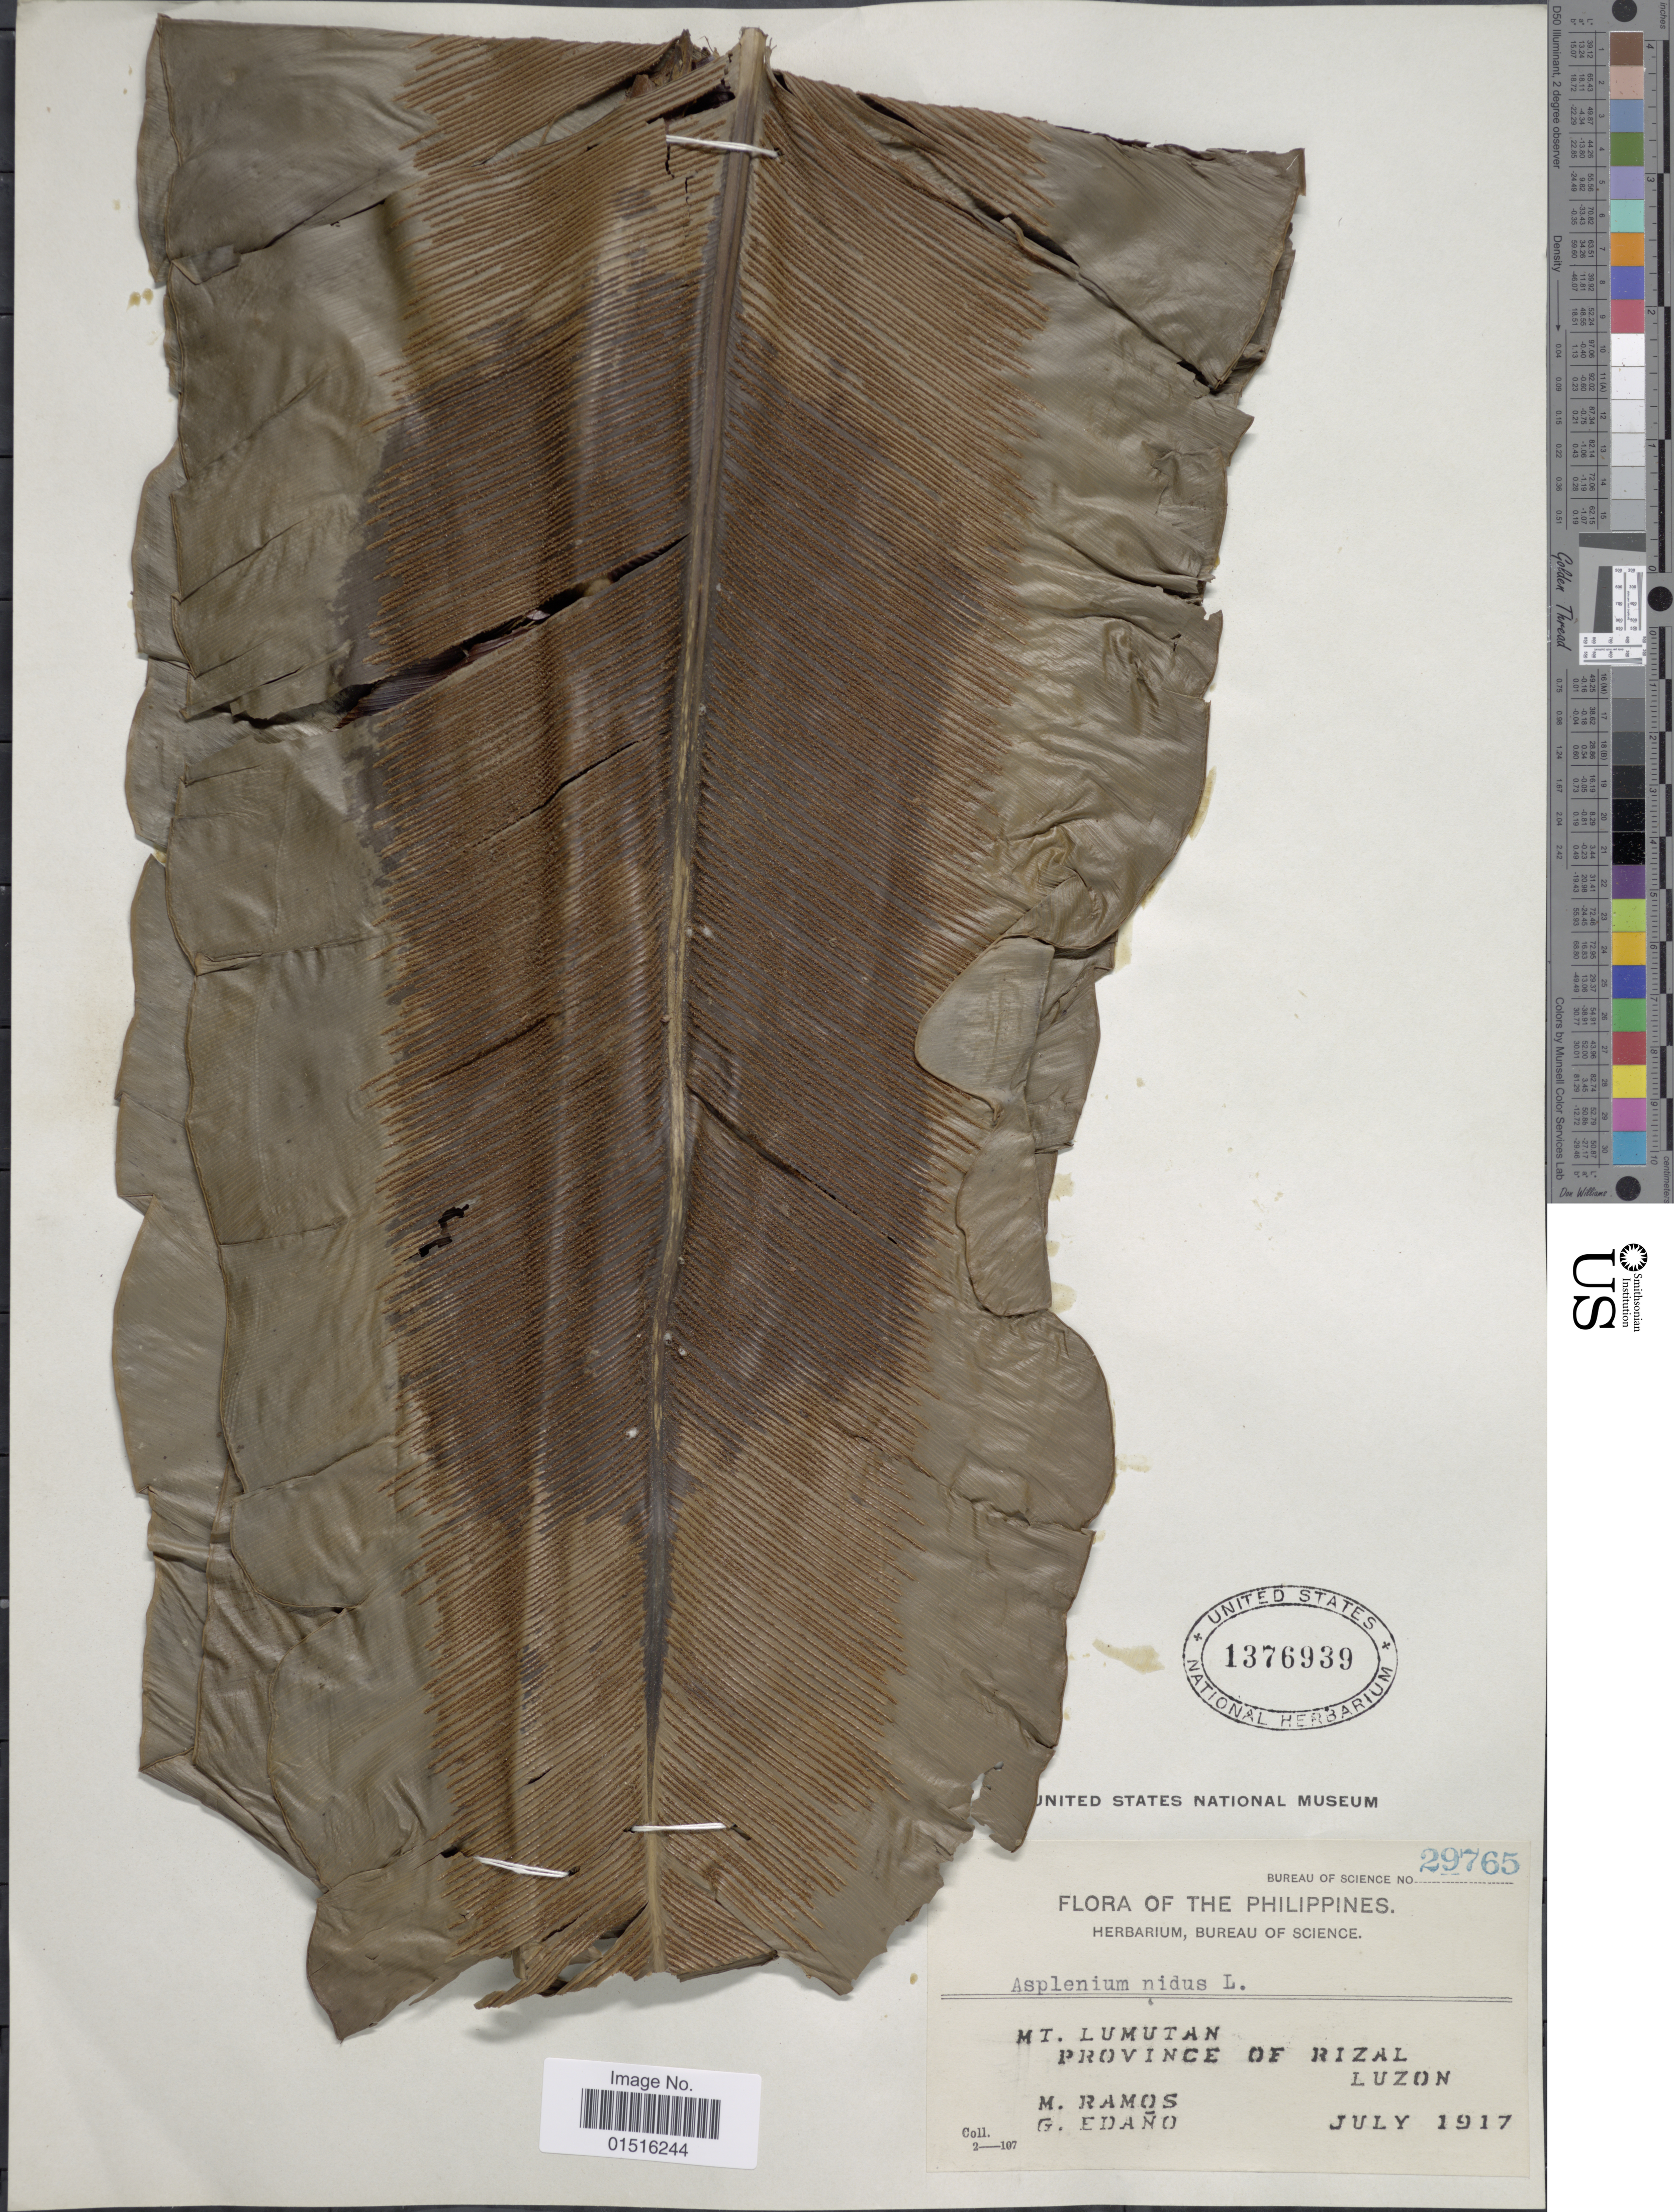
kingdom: Plantae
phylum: Tracheophyta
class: Polypodiopsida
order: Polypodiales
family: Aspleniaceae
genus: Asplenium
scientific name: Asplenium cymbifolium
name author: Christ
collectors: M. Ramos & G. Edaño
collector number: Bureau of Science 29765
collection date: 1917-07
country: Philippines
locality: Mt. Lumutan, Province of Rizal, Luzon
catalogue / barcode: US 1376939